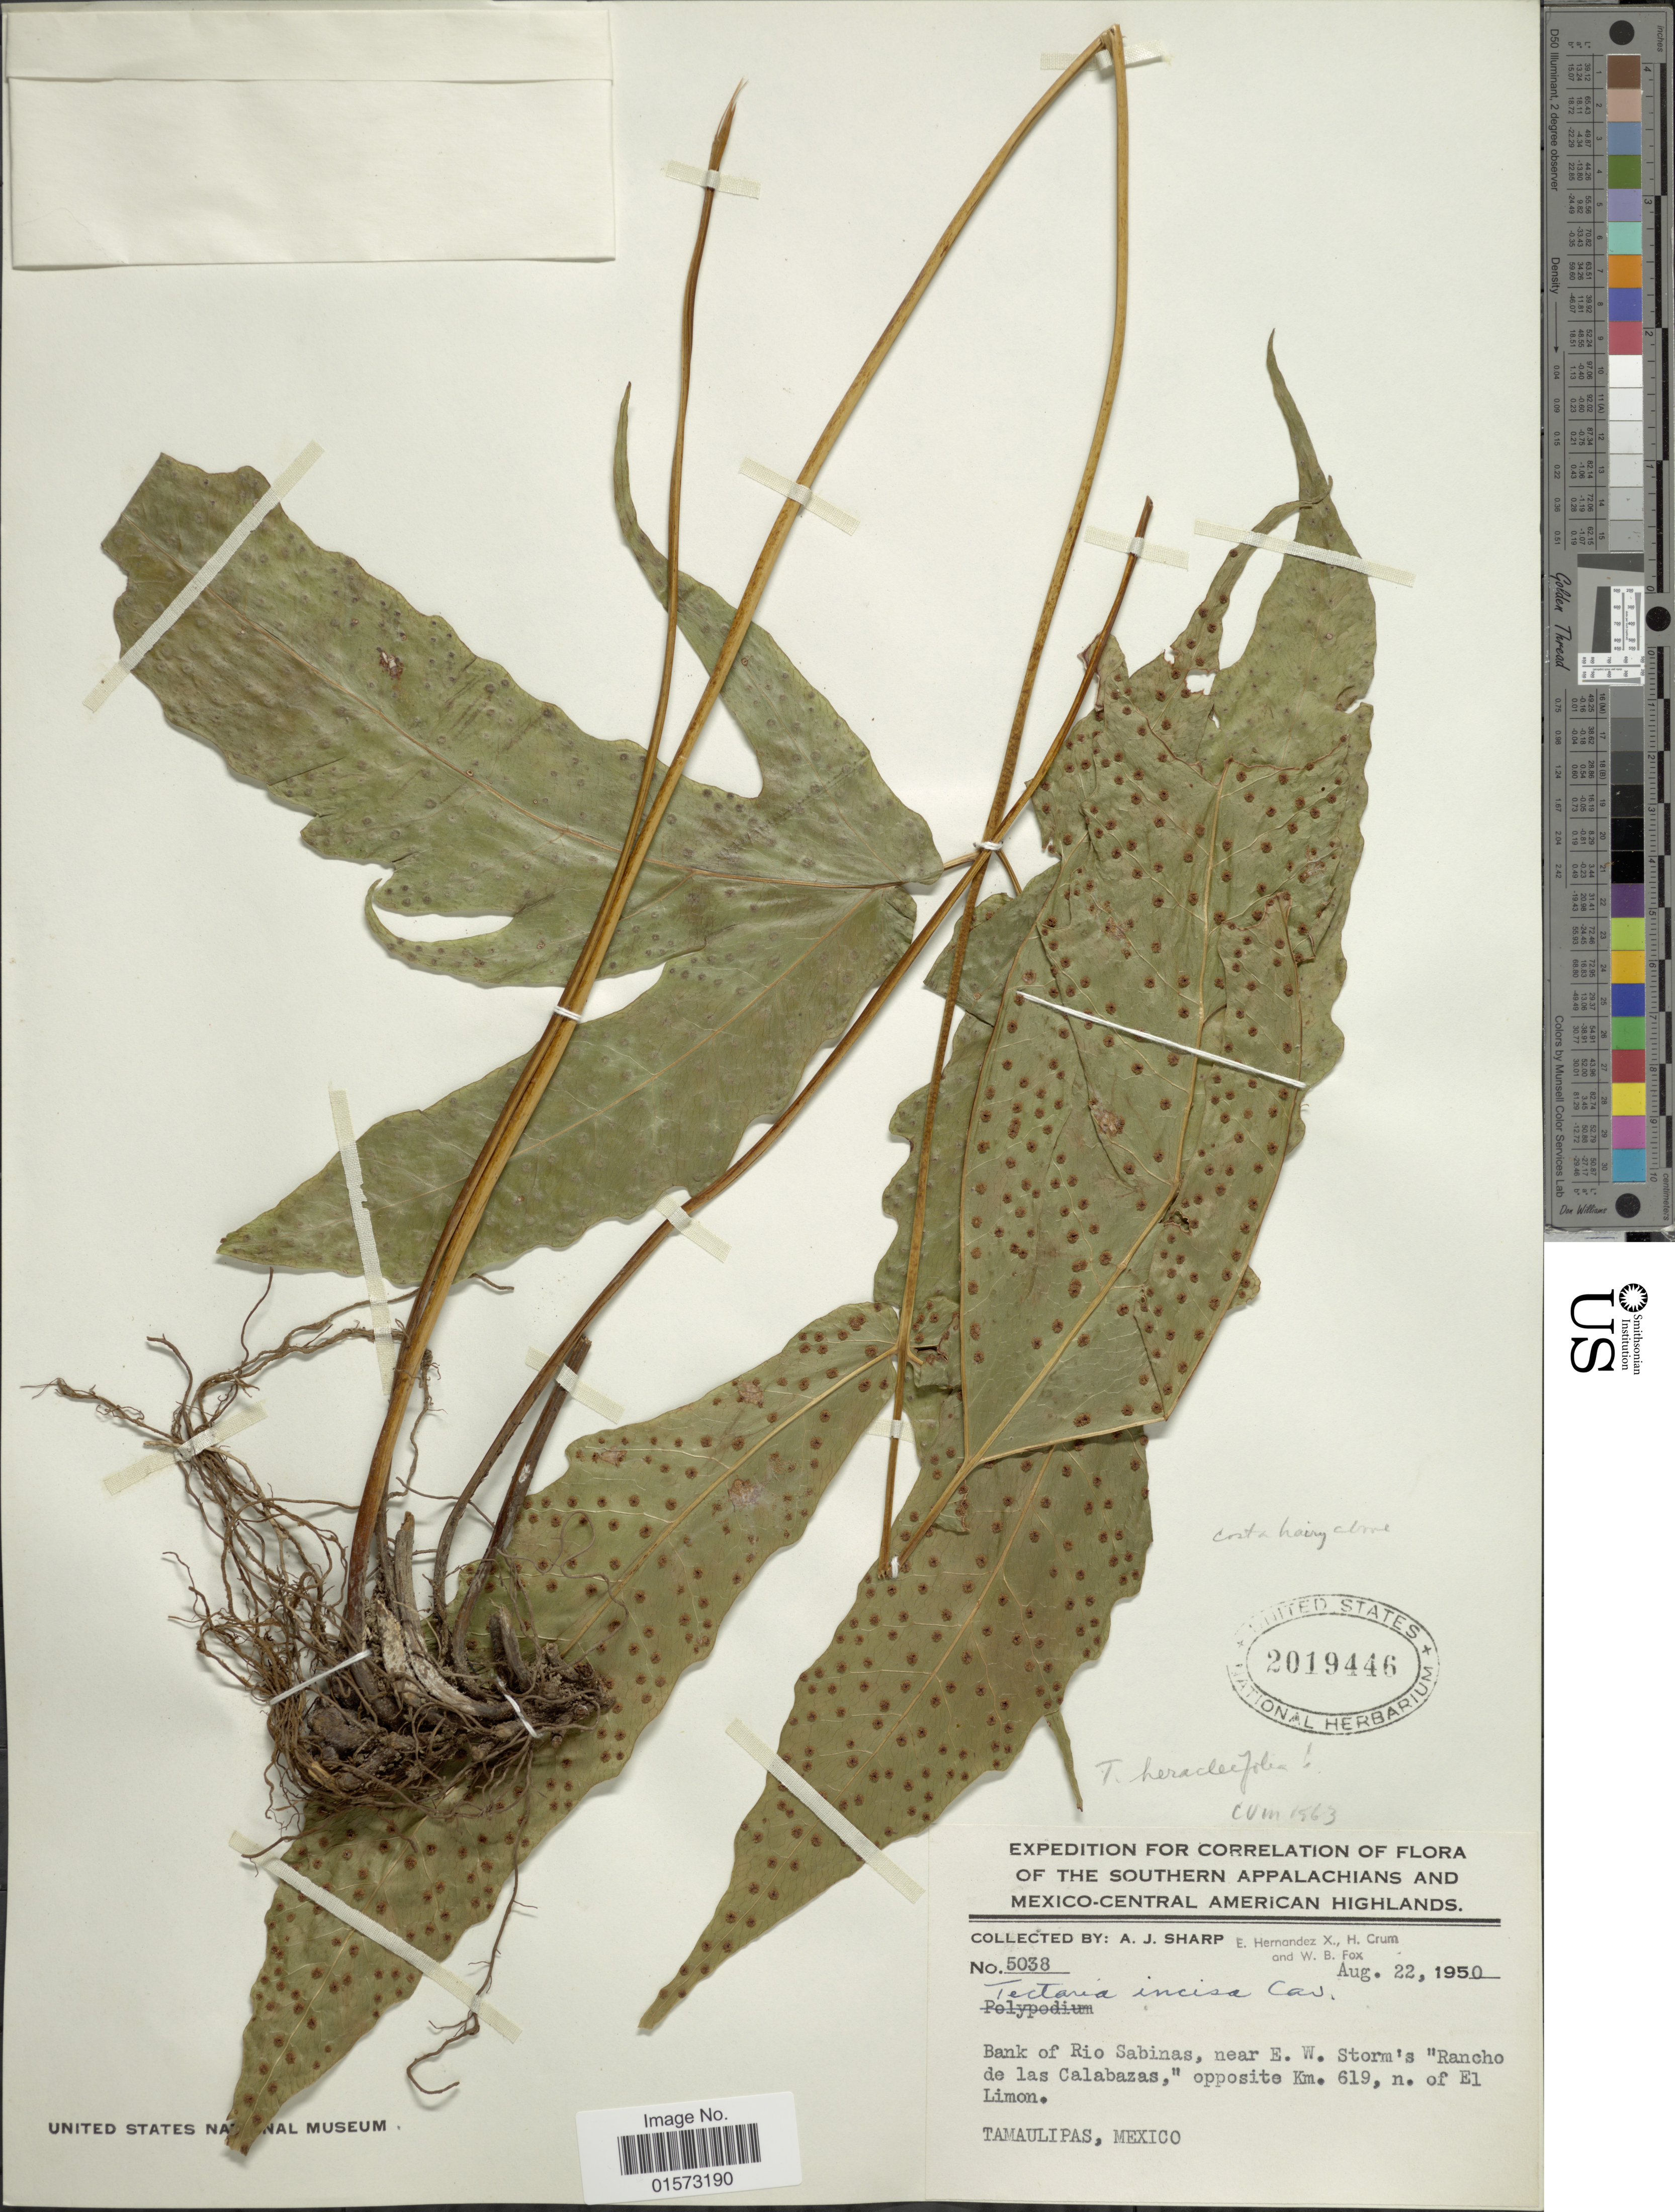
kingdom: Plantae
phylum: Tracheophyta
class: Polypodiopsida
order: Polypodiales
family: Tectariaceae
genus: Tectaria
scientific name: Tectaria heracleifolia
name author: (Willd.) Underw.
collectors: A. J. Sharp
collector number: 5038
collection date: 1950-08-22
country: Mexico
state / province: Tamaulipas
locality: Bank of Rio Sabinas, near E. W. Storm's Rancho de las Calabras opposite km 619 n. of El Limon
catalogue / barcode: US 2019446